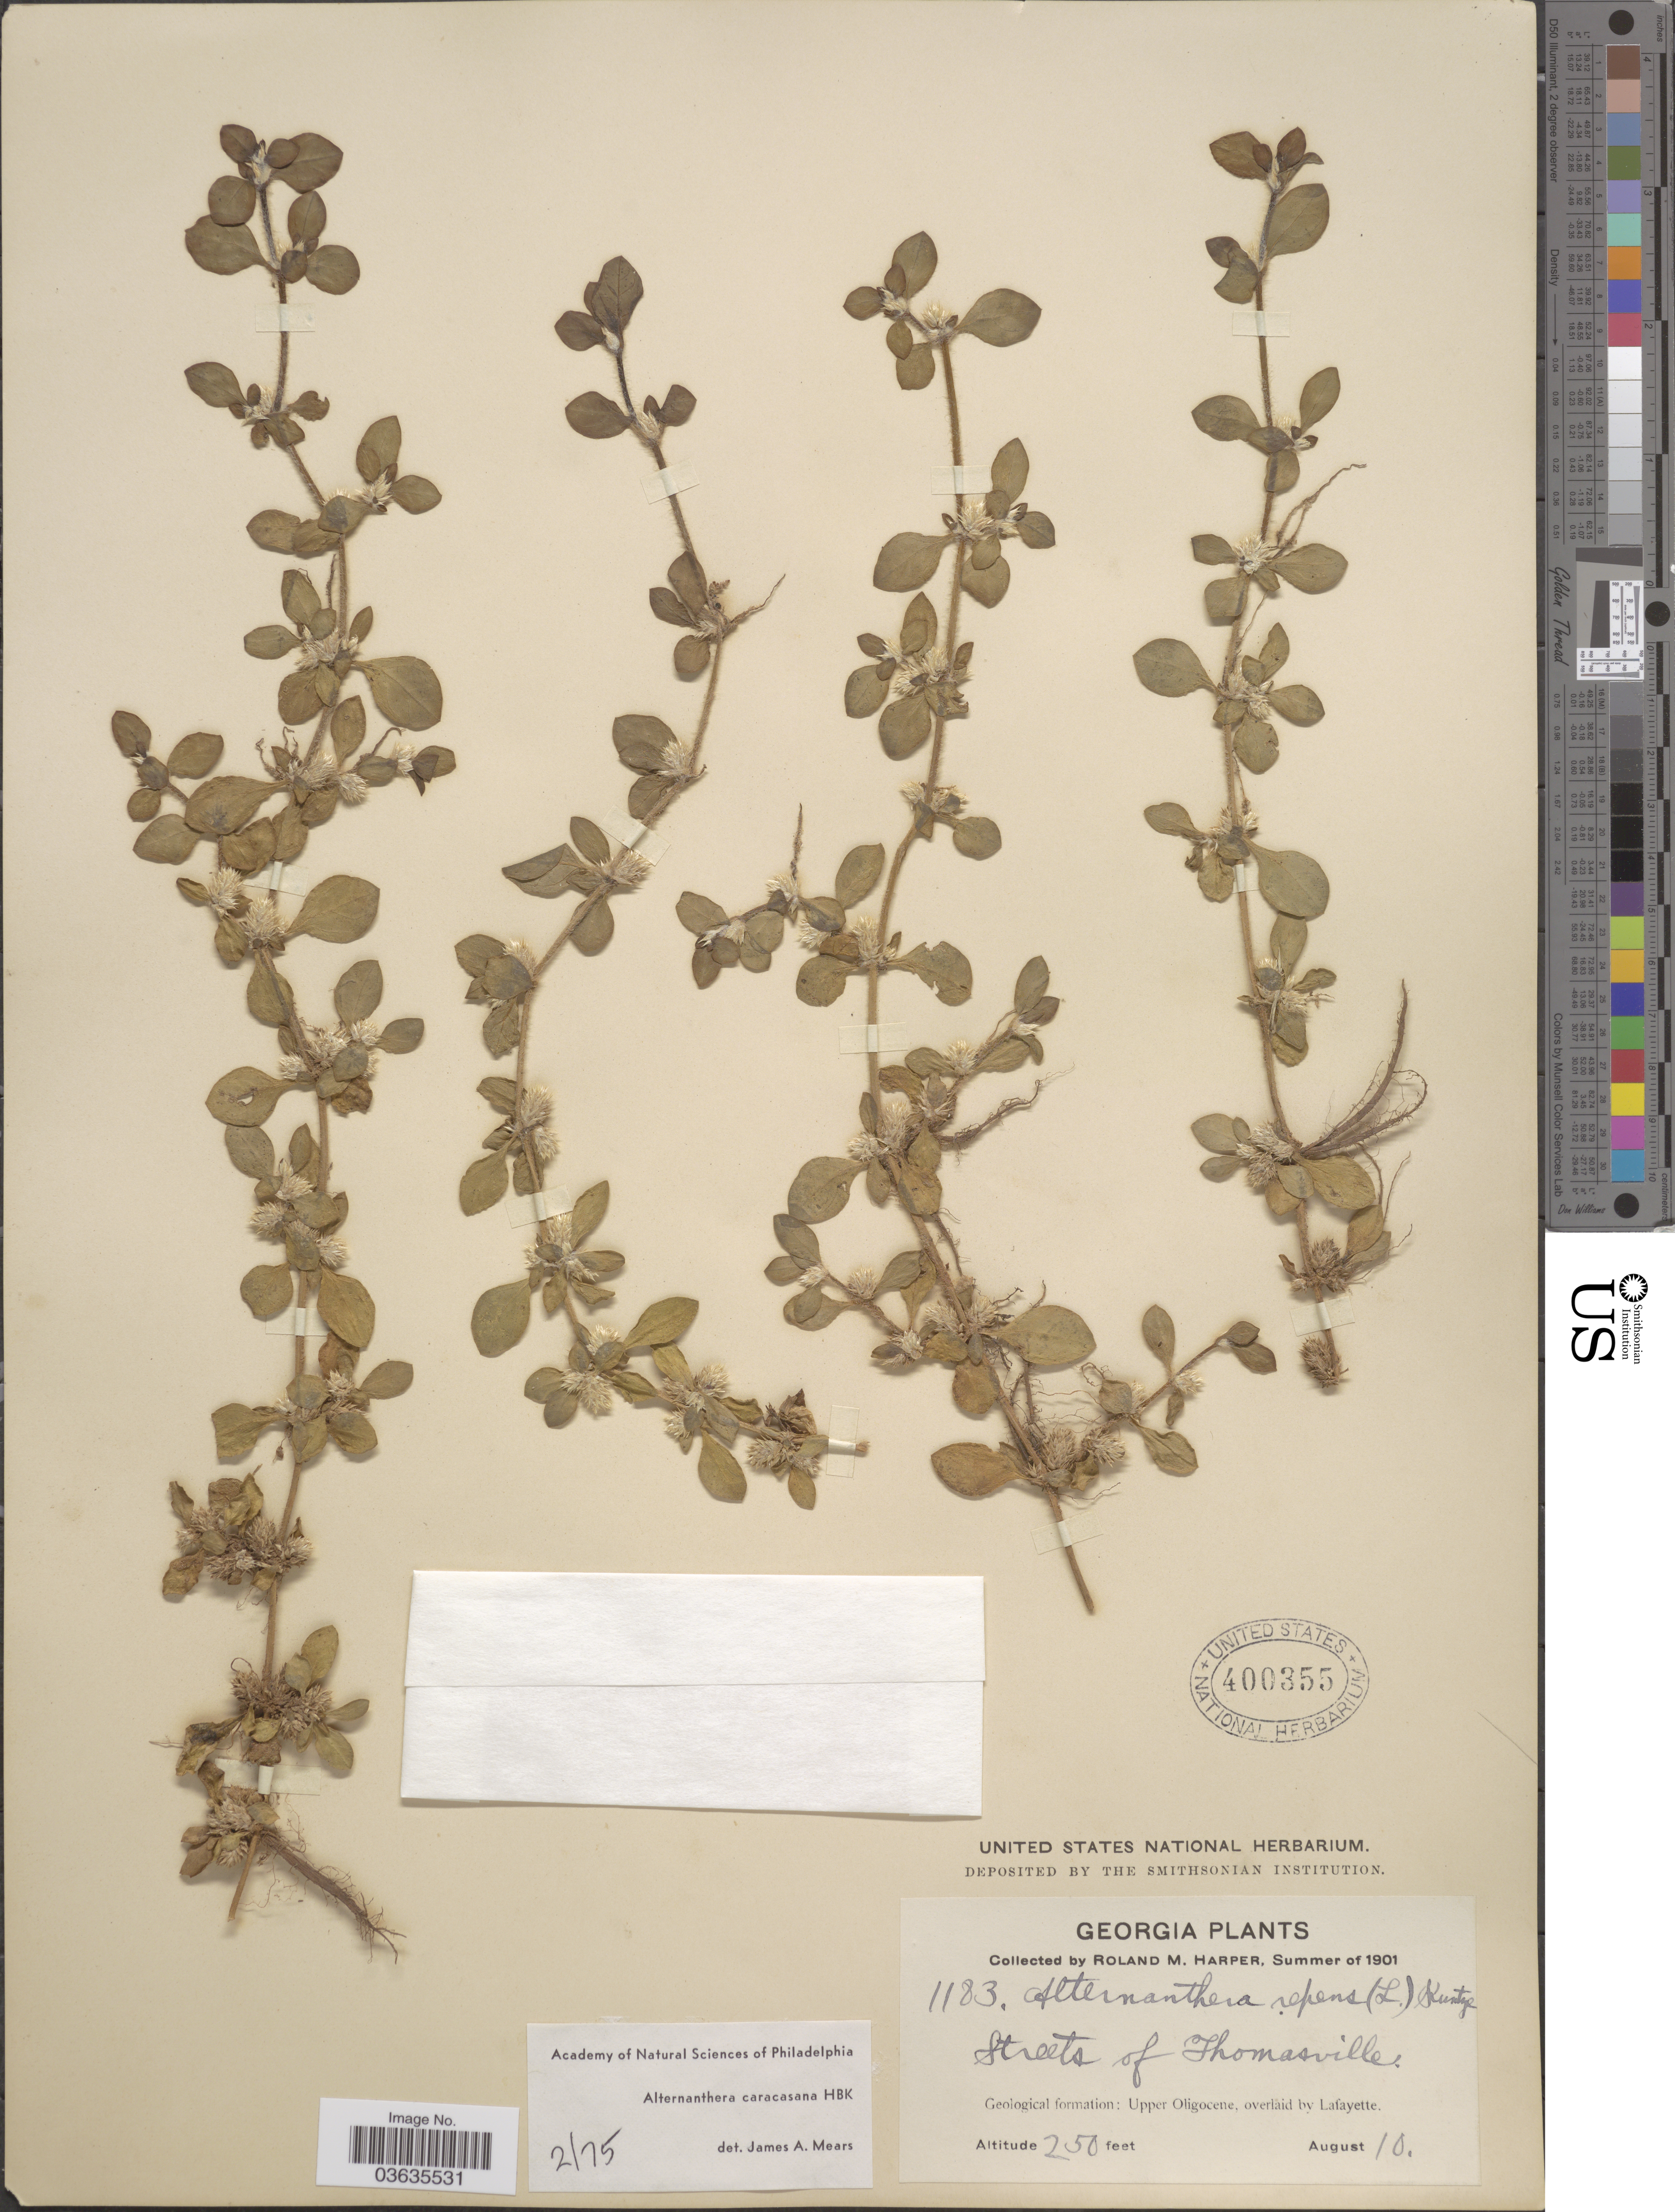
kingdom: Plantae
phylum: Tracheophyta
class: Magnoliopsida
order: Caryophyllales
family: Amaranthaceae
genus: Alternanthera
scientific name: Alternanthera caracasana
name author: Kunth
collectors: R. M. Harper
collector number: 1183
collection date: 1901-08-10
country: United States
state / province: Georgia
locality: Streets of Thomasville. Geological formation: Upper Oligocene, overlaid by Lafayette.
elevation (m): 76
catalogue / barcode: US 400355